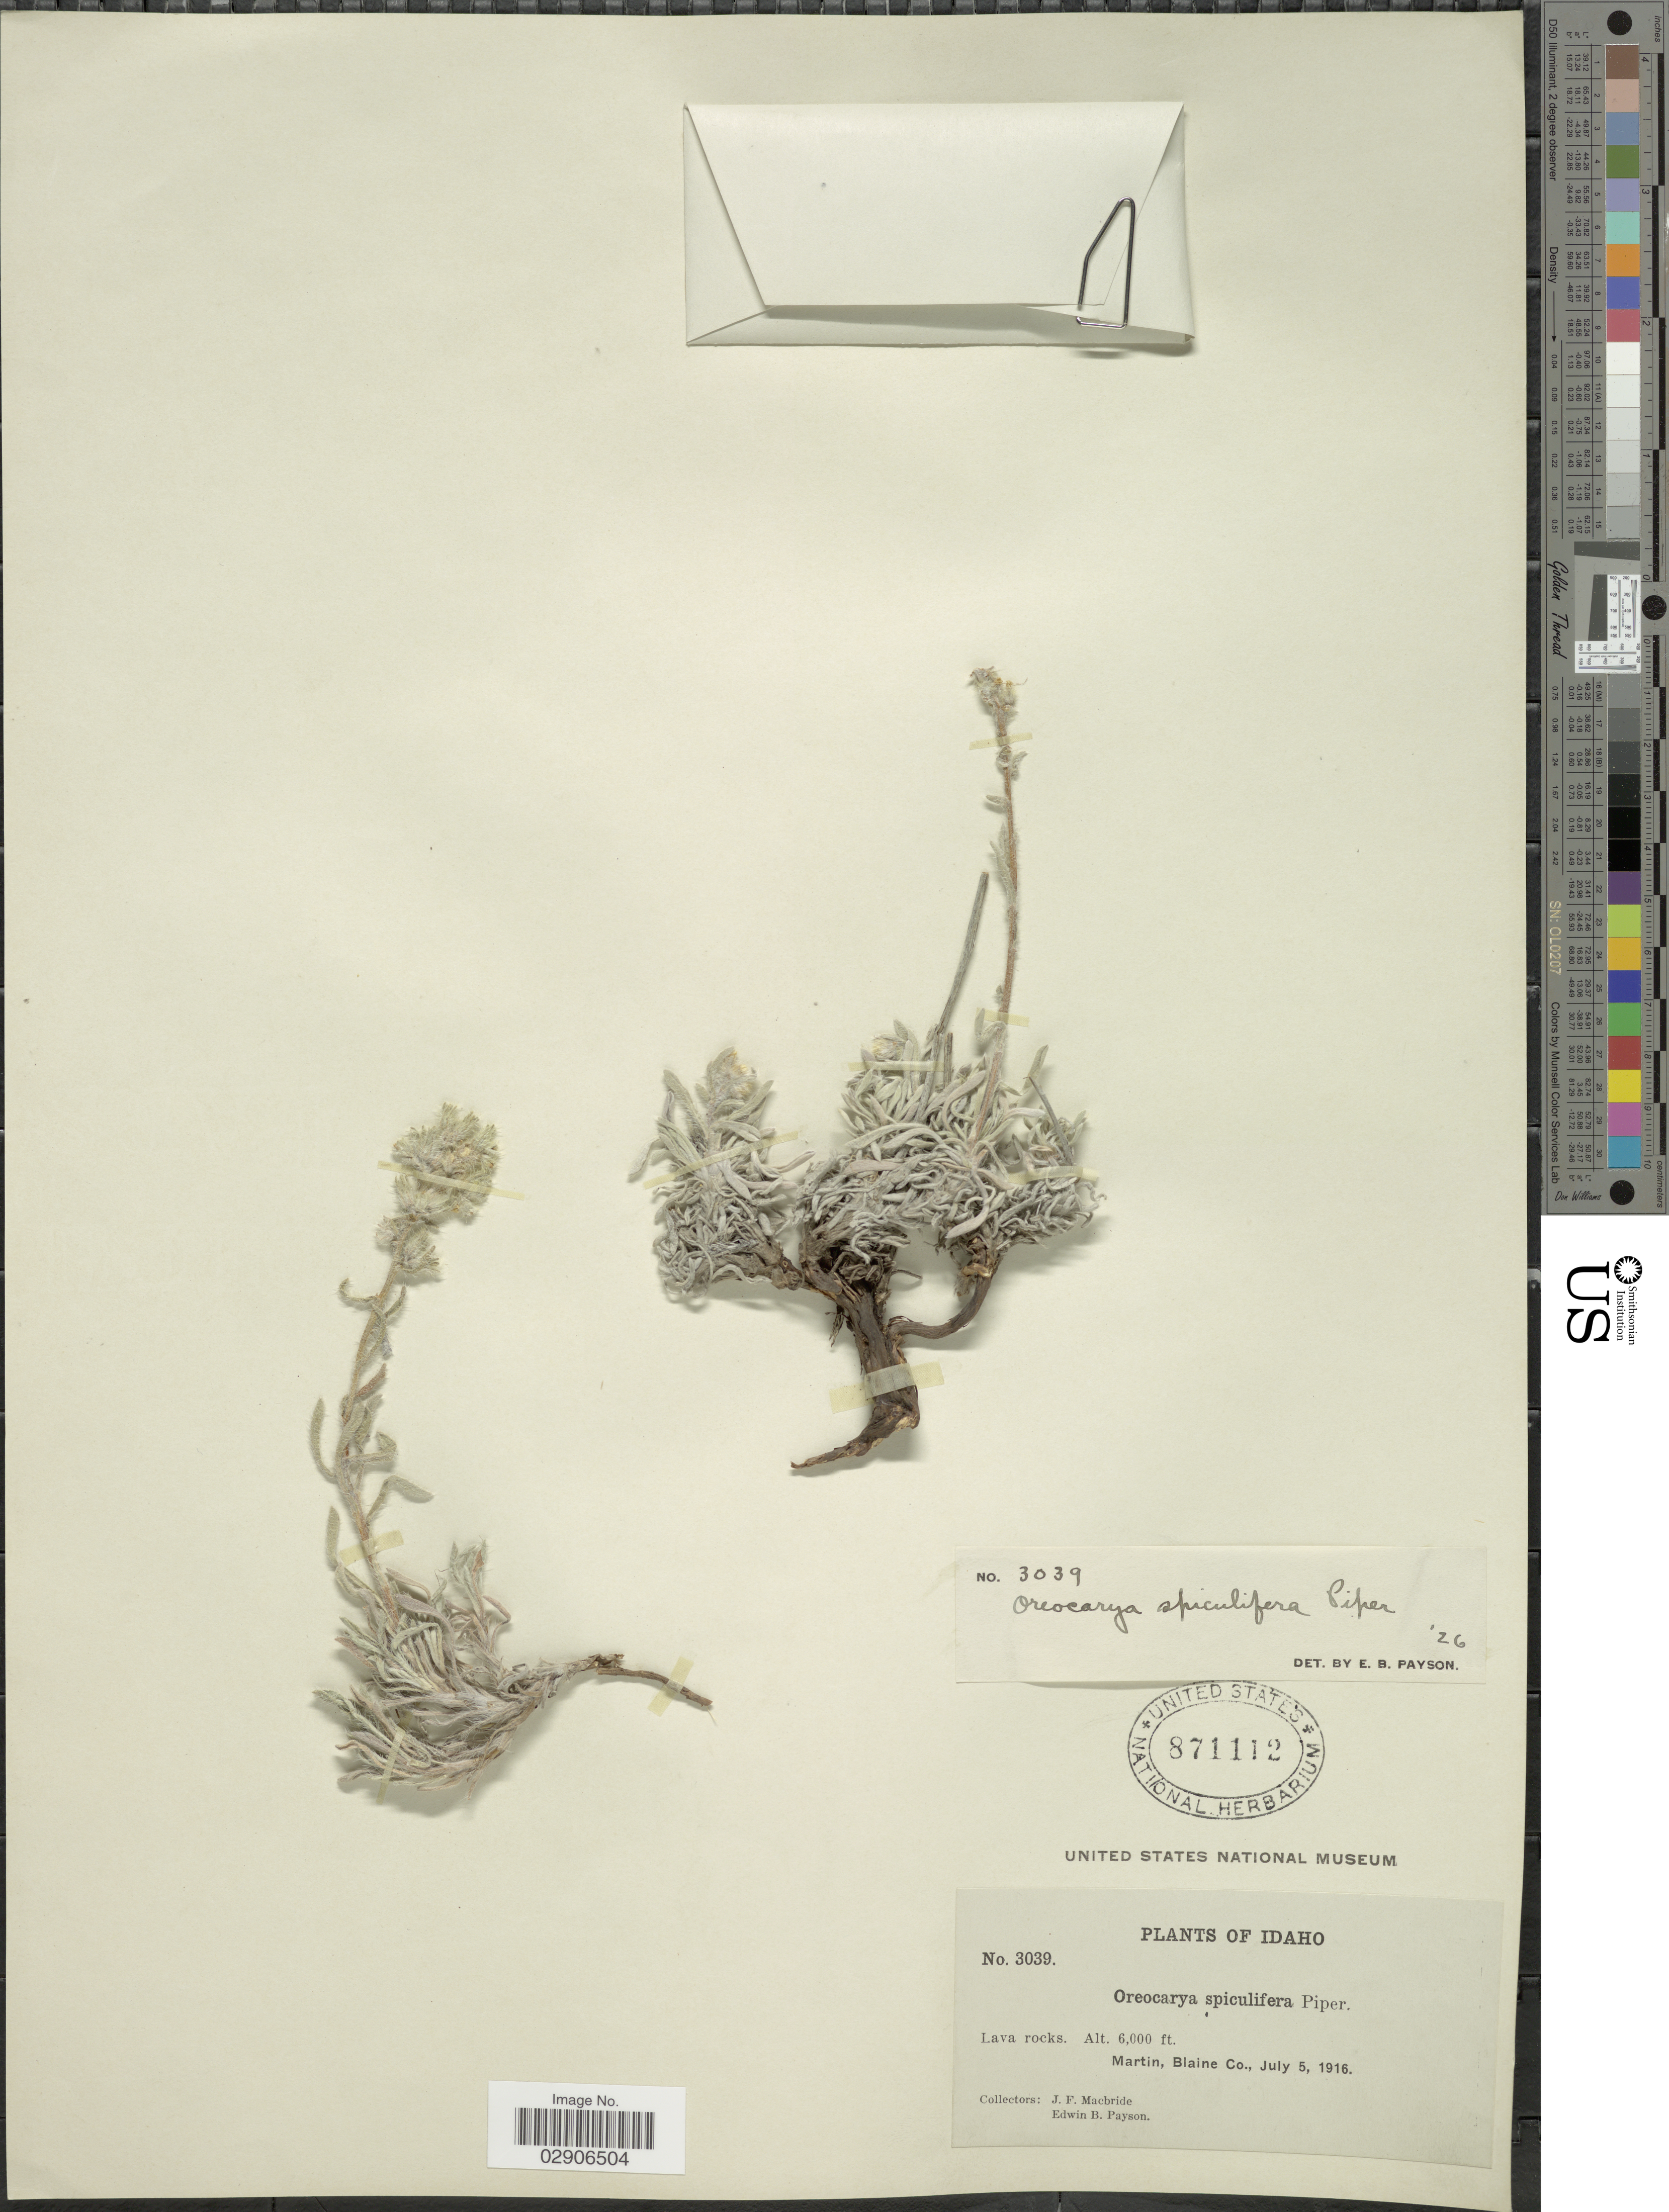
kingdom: Plantae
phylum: Tracheophyta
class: Magnoliopsida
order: Boraginales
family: Boraginaceae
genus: Oreocarya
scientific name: Oreocarya spiculifera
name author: Piper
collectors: J. F. Macbride & E. B. Payson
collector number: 3039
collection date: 1916-07-05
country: United States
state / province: Idaho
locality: Lava rocks. Martin, Blaine Co.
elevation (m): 1829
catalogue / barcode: US 871112